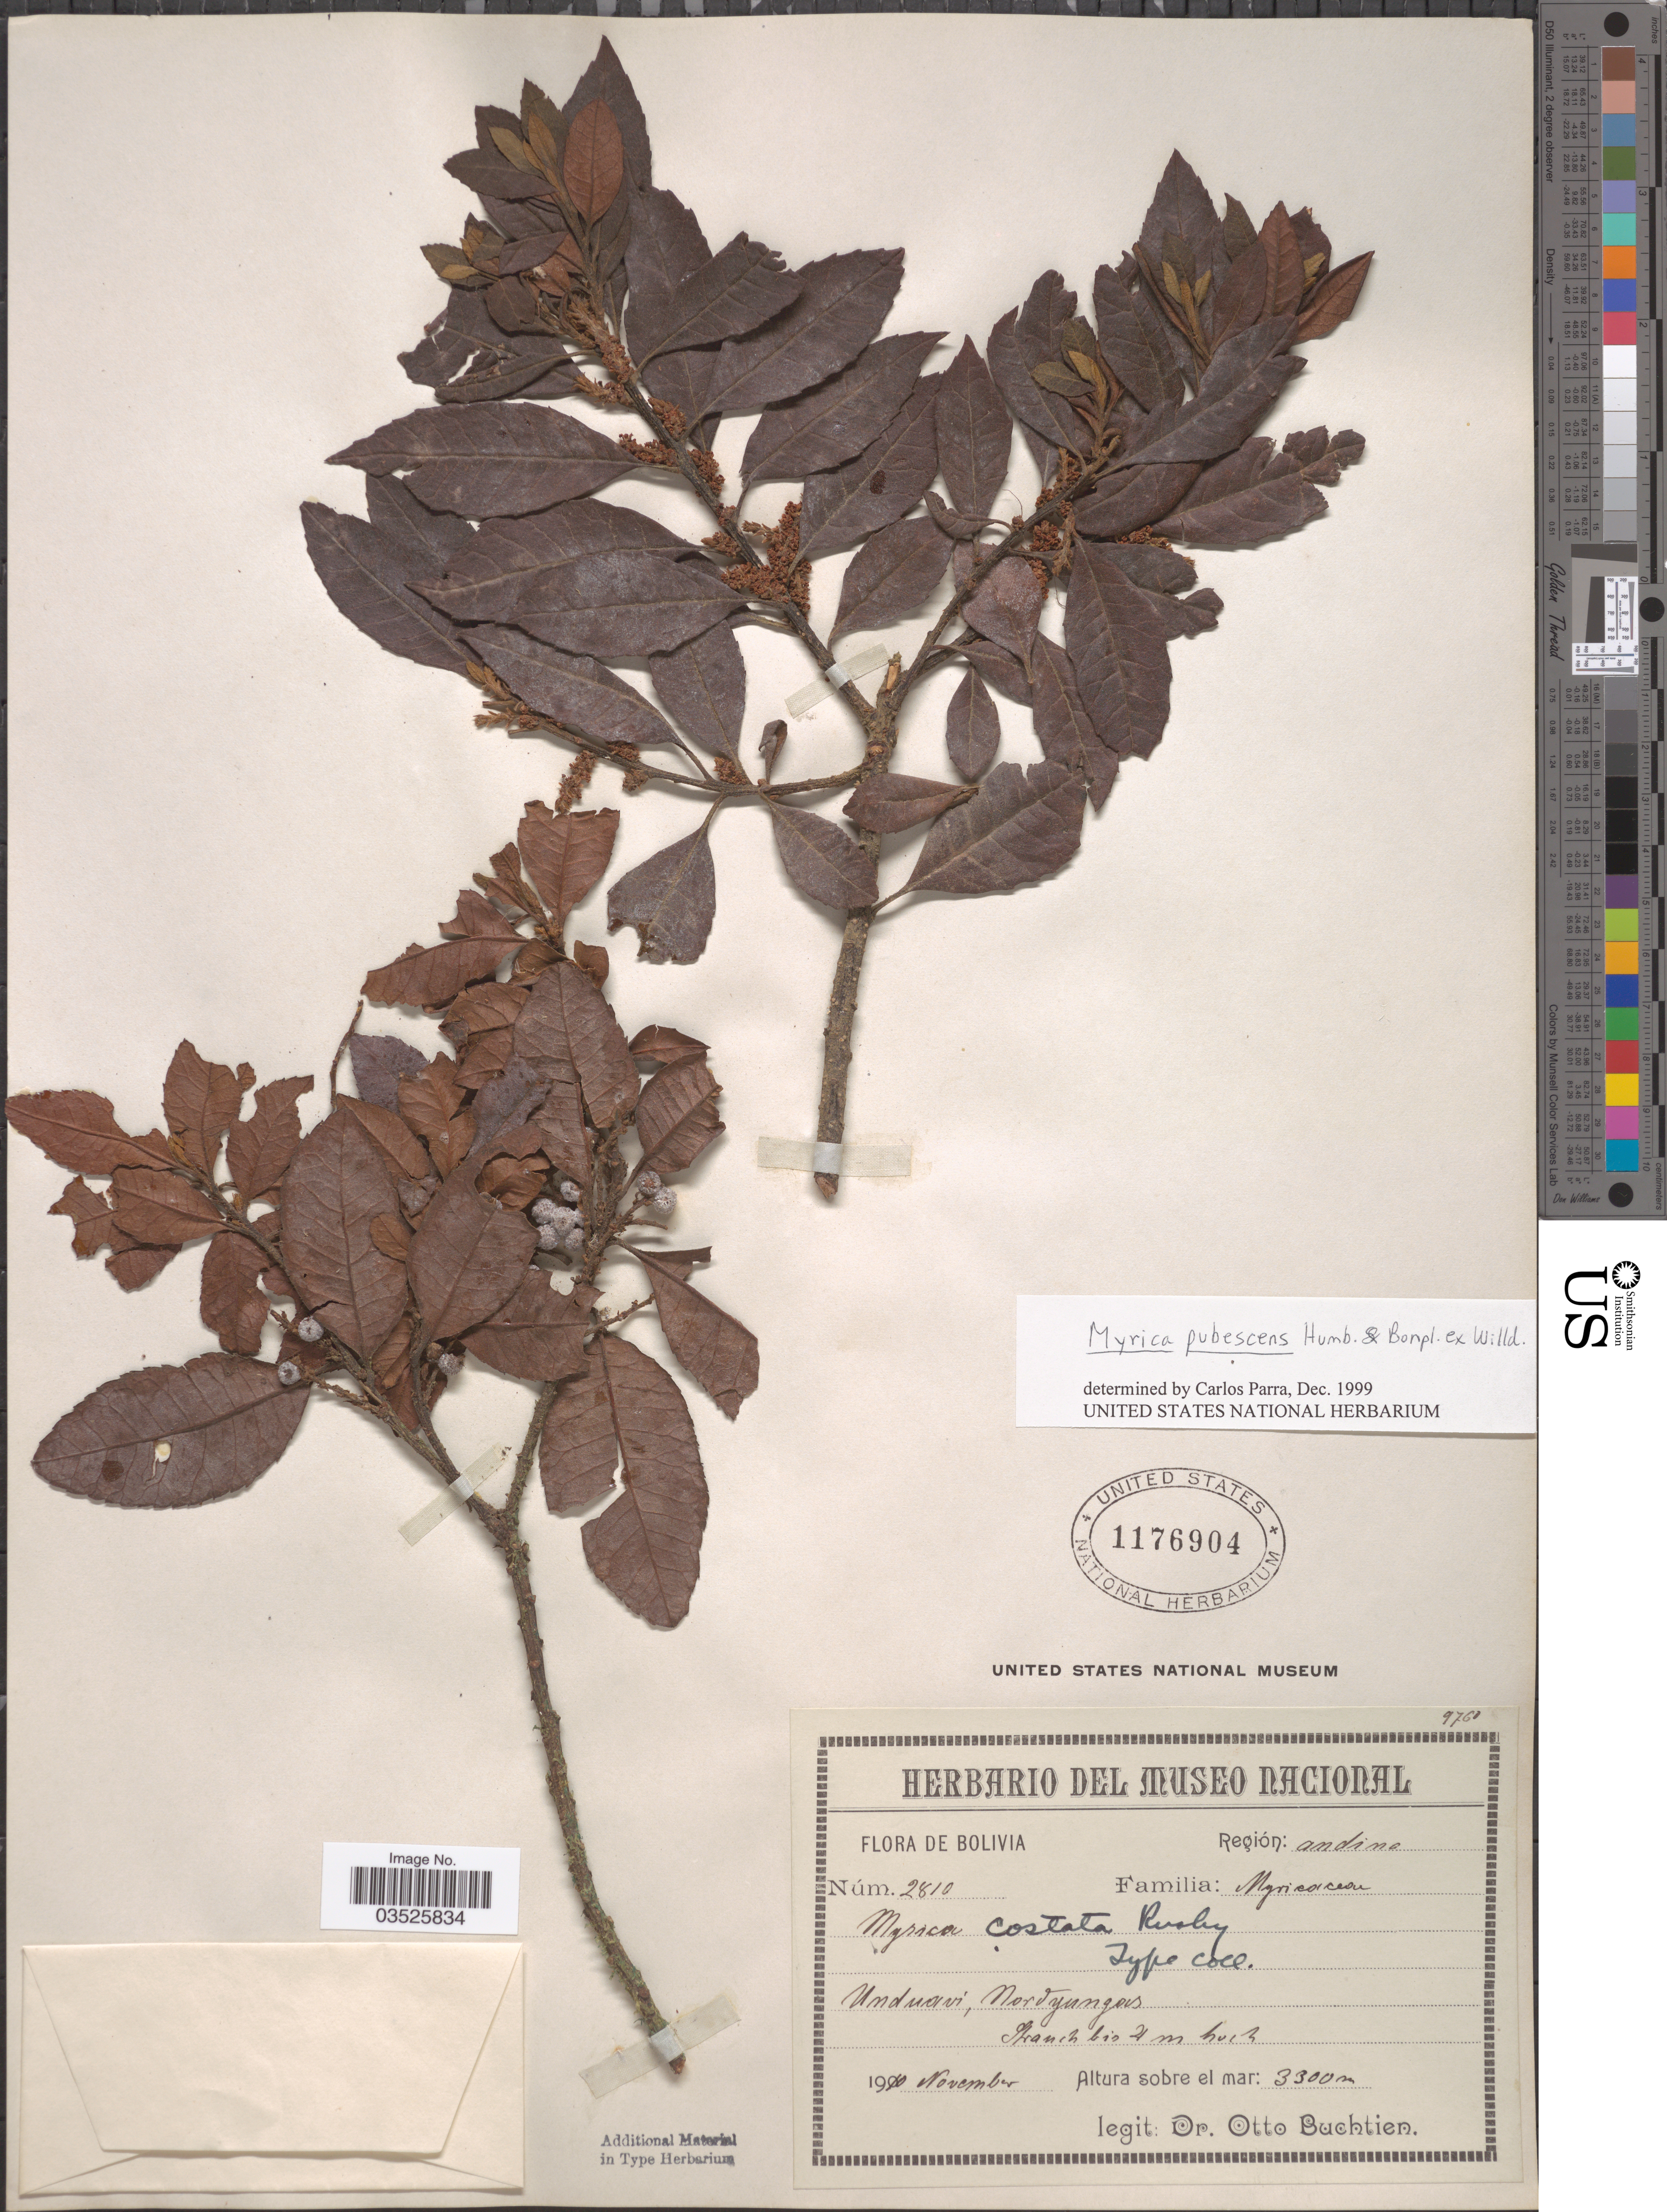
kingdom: Plantae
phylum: Tracheophyta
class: Magnoliopsida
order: Fagales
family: Myricaceae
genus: Morella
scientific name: Morella pubescens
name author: (Humb. & Bonpl. ex Willd.) Wilbur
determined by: Strong, M. T., (US), Smithsonian Institution - National Museum of Natural History (UNITED STATES)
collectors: O. Buchtien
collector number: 2810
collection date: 1910-11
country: Bolivia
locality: Región: andina. Unduavi, Nordyungas.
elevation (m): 3300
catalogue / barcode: US 1176904